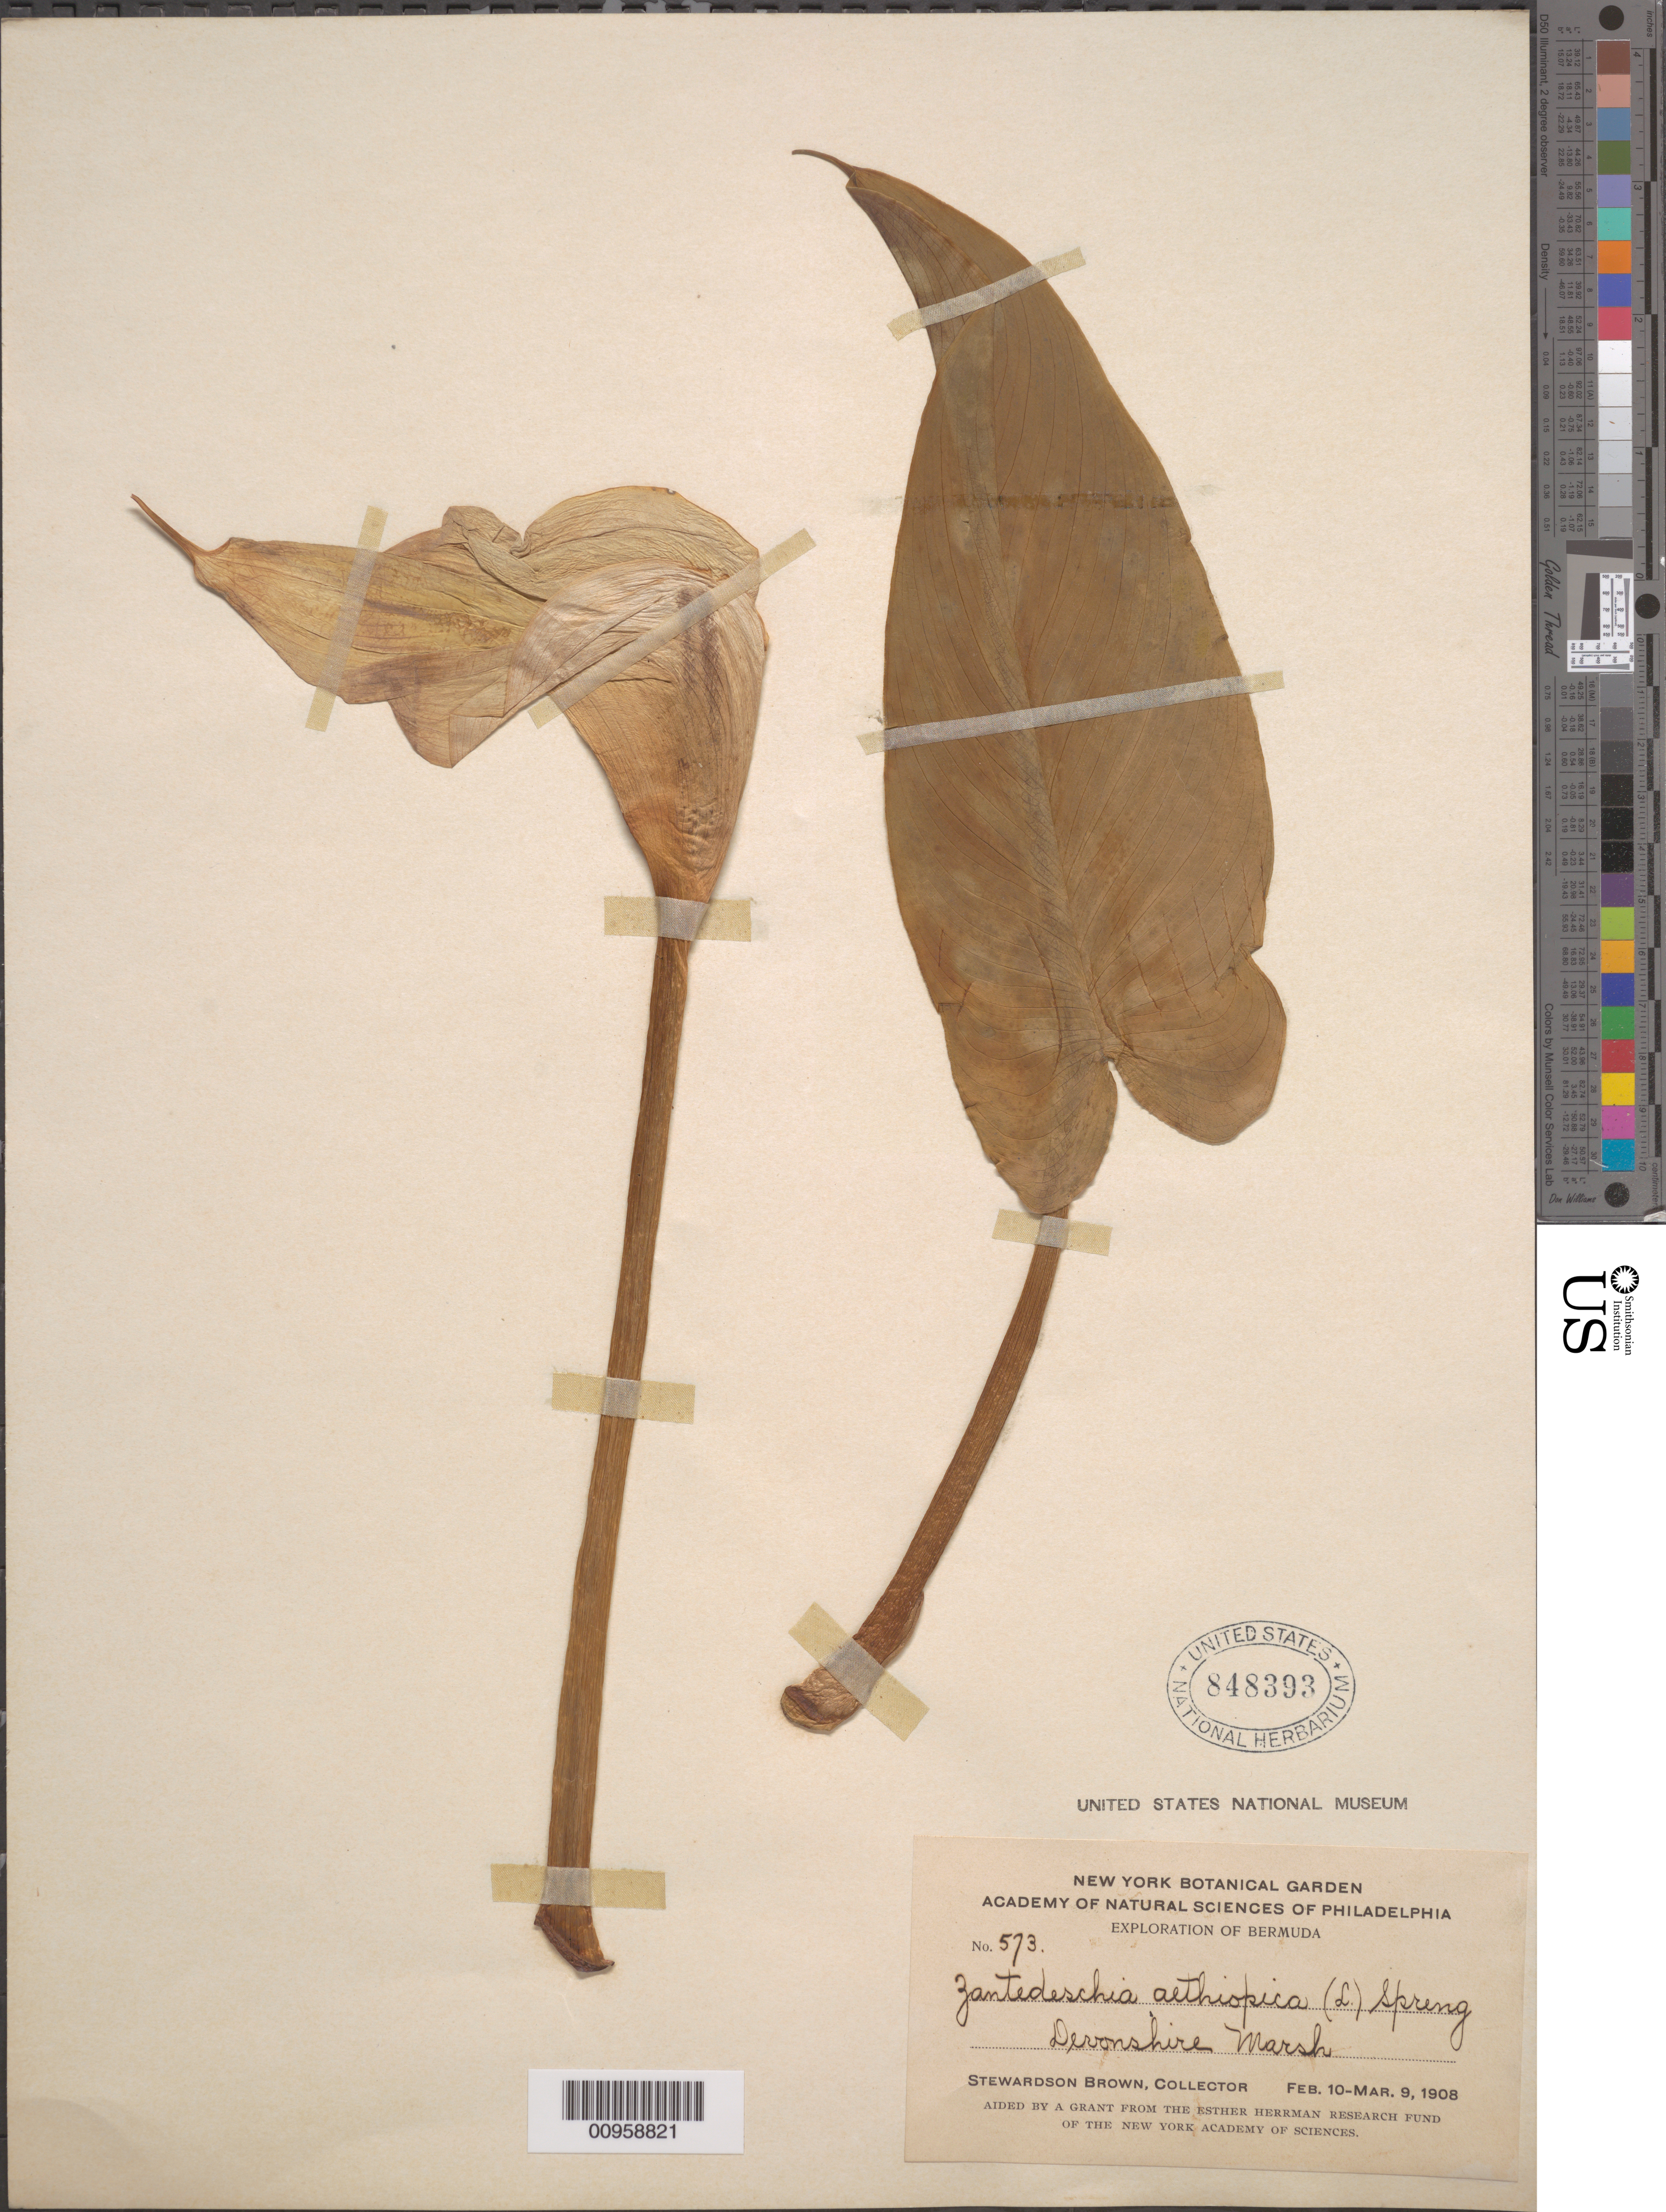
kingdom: Plantae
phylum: Tracheophyta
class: Liliopsida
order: Alismatales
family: Araceae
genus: Zantedeschia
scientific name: Zantedeschia aethiopica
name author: (L.) Spreng.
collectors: S. Brown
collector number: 573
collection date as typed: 10 Feb 1908 to 09 Mar 1908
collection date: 1908-02-10/1908-03-09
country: Bermuda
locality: Devonshire Marsh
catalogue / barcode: US 848393